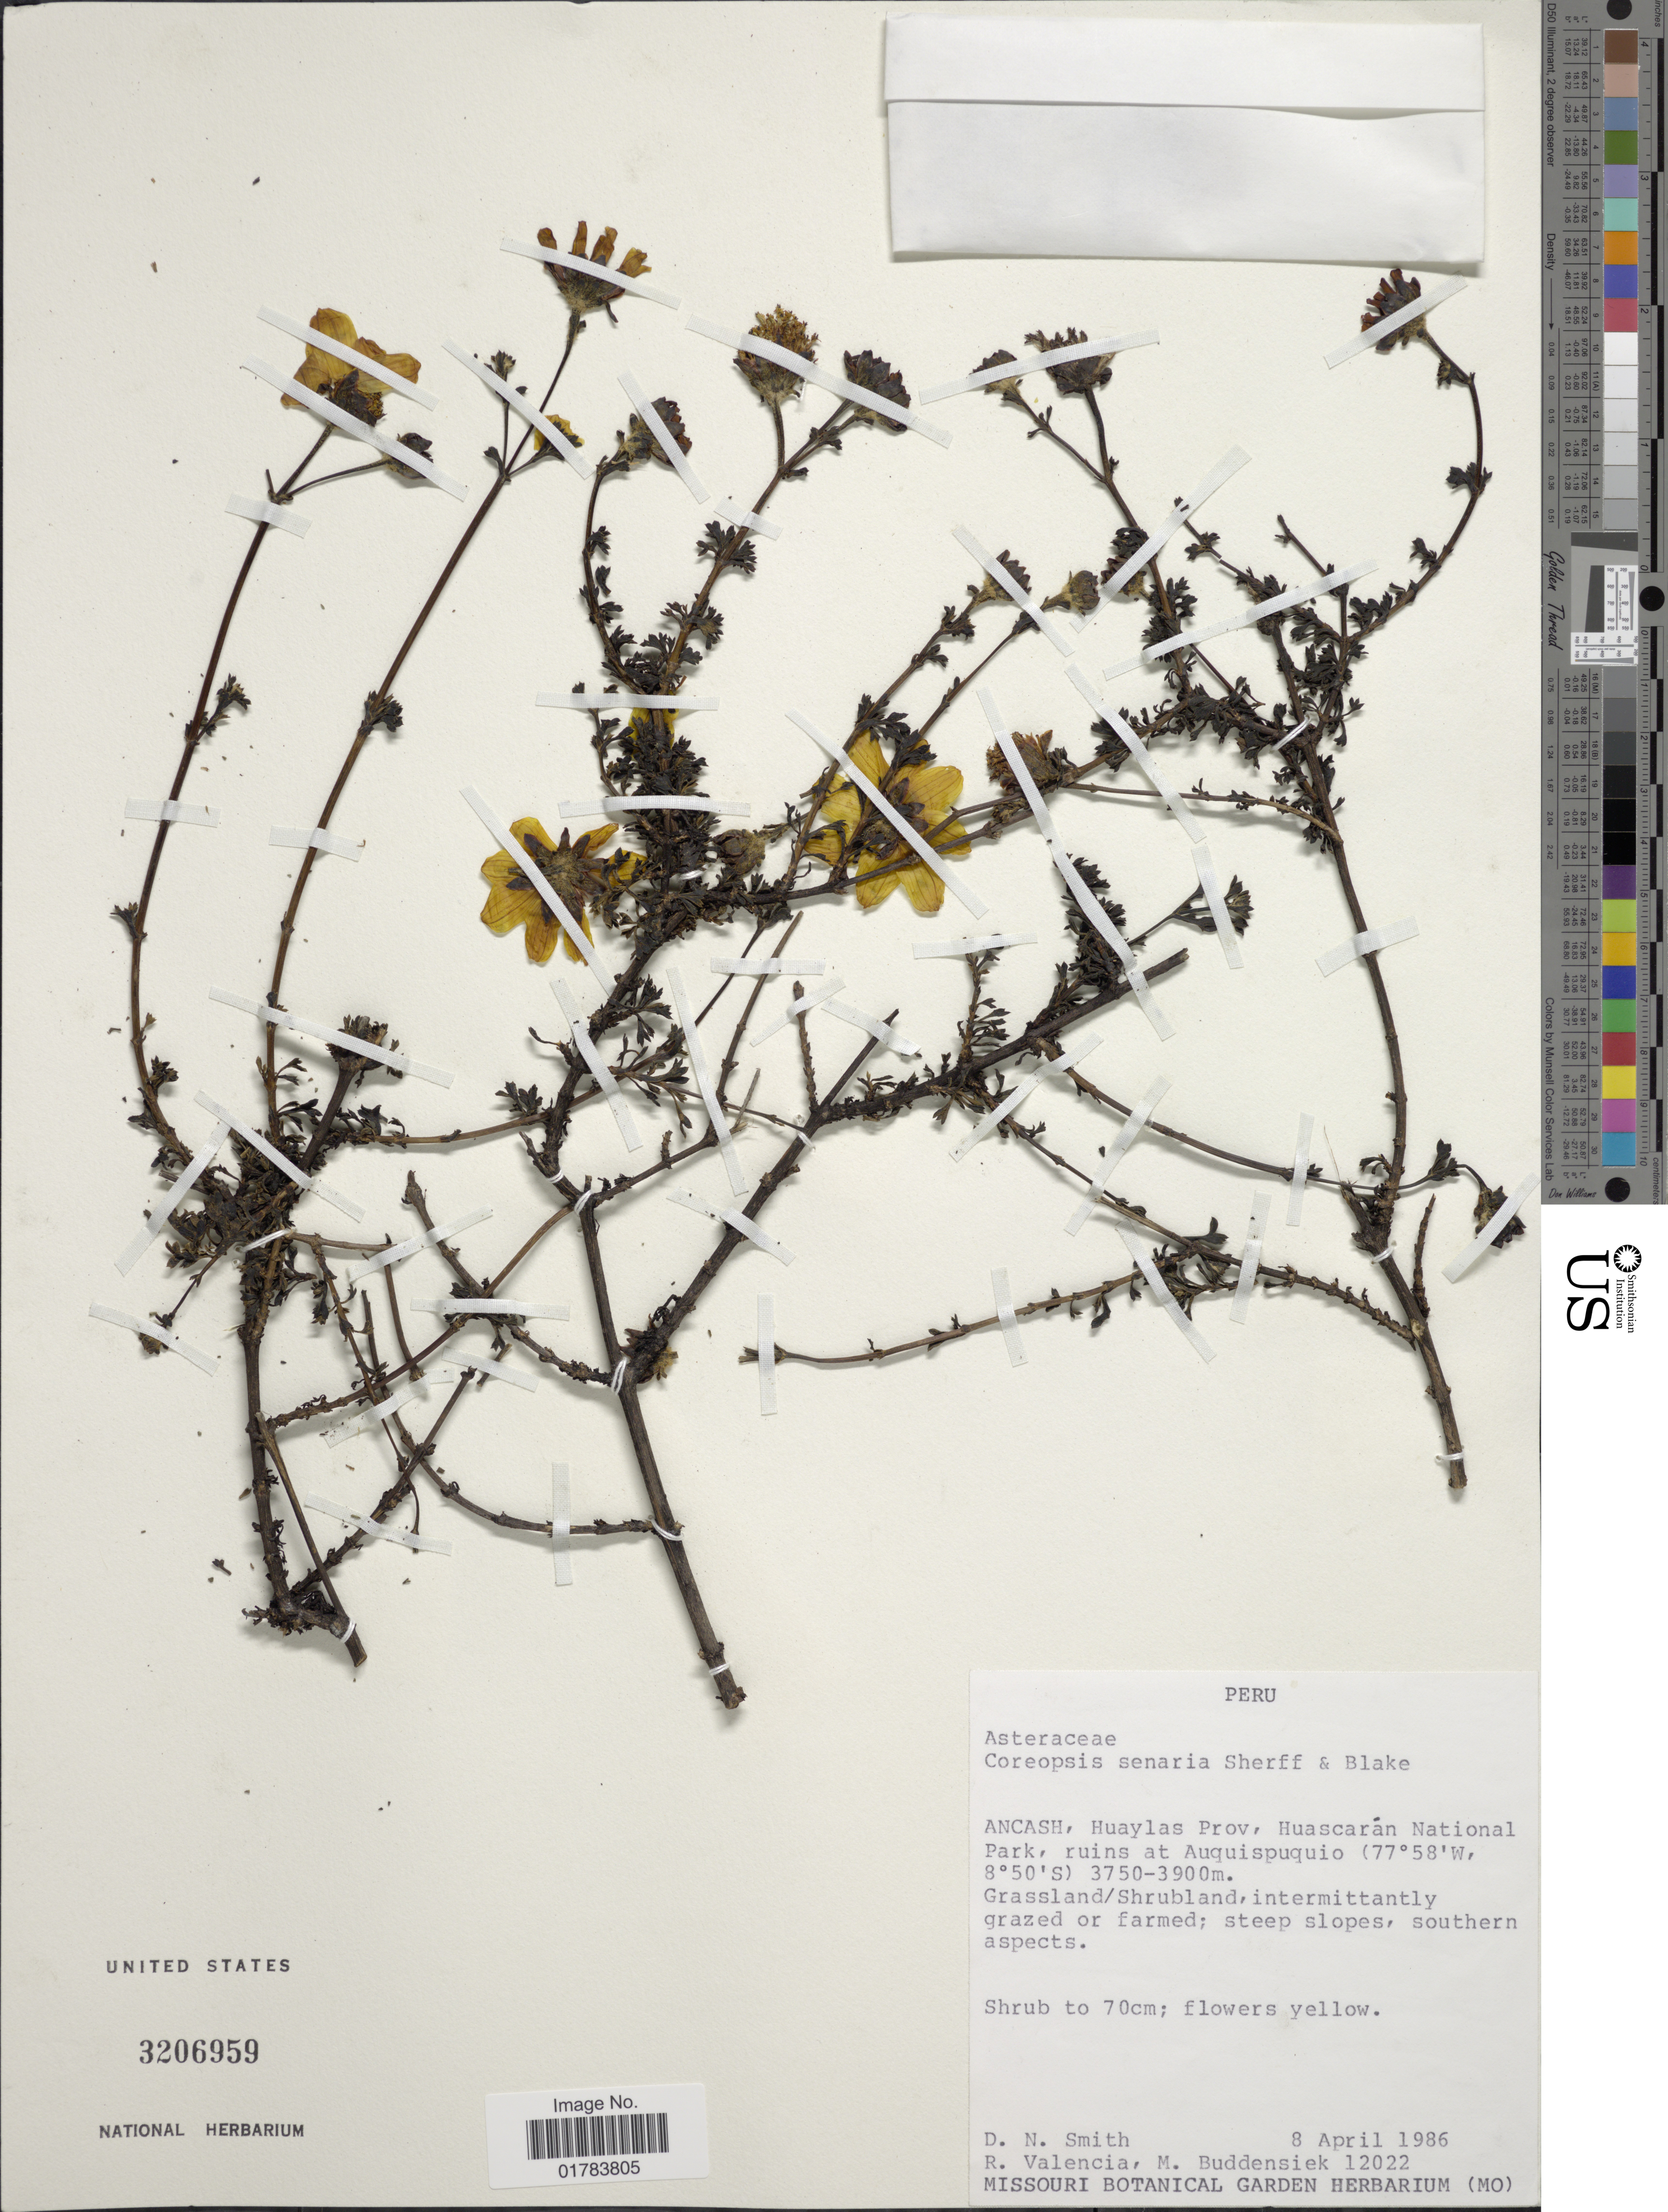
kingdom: Plantae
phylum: Tracheophyta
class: Magnoliopsida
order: Asterales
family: Asteraceae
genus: Coreopsis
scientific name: Coreopsis fasciculata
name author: Wedd.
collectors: D. Smith, R. Valencia & M. Buddensiek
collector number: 12022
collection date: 1986-04-08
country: Peru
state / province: Ancash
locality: Huaylas Prov. Huascaran National Park, ruins at Auquispuquio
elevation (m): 3750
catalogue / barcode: US 3206959